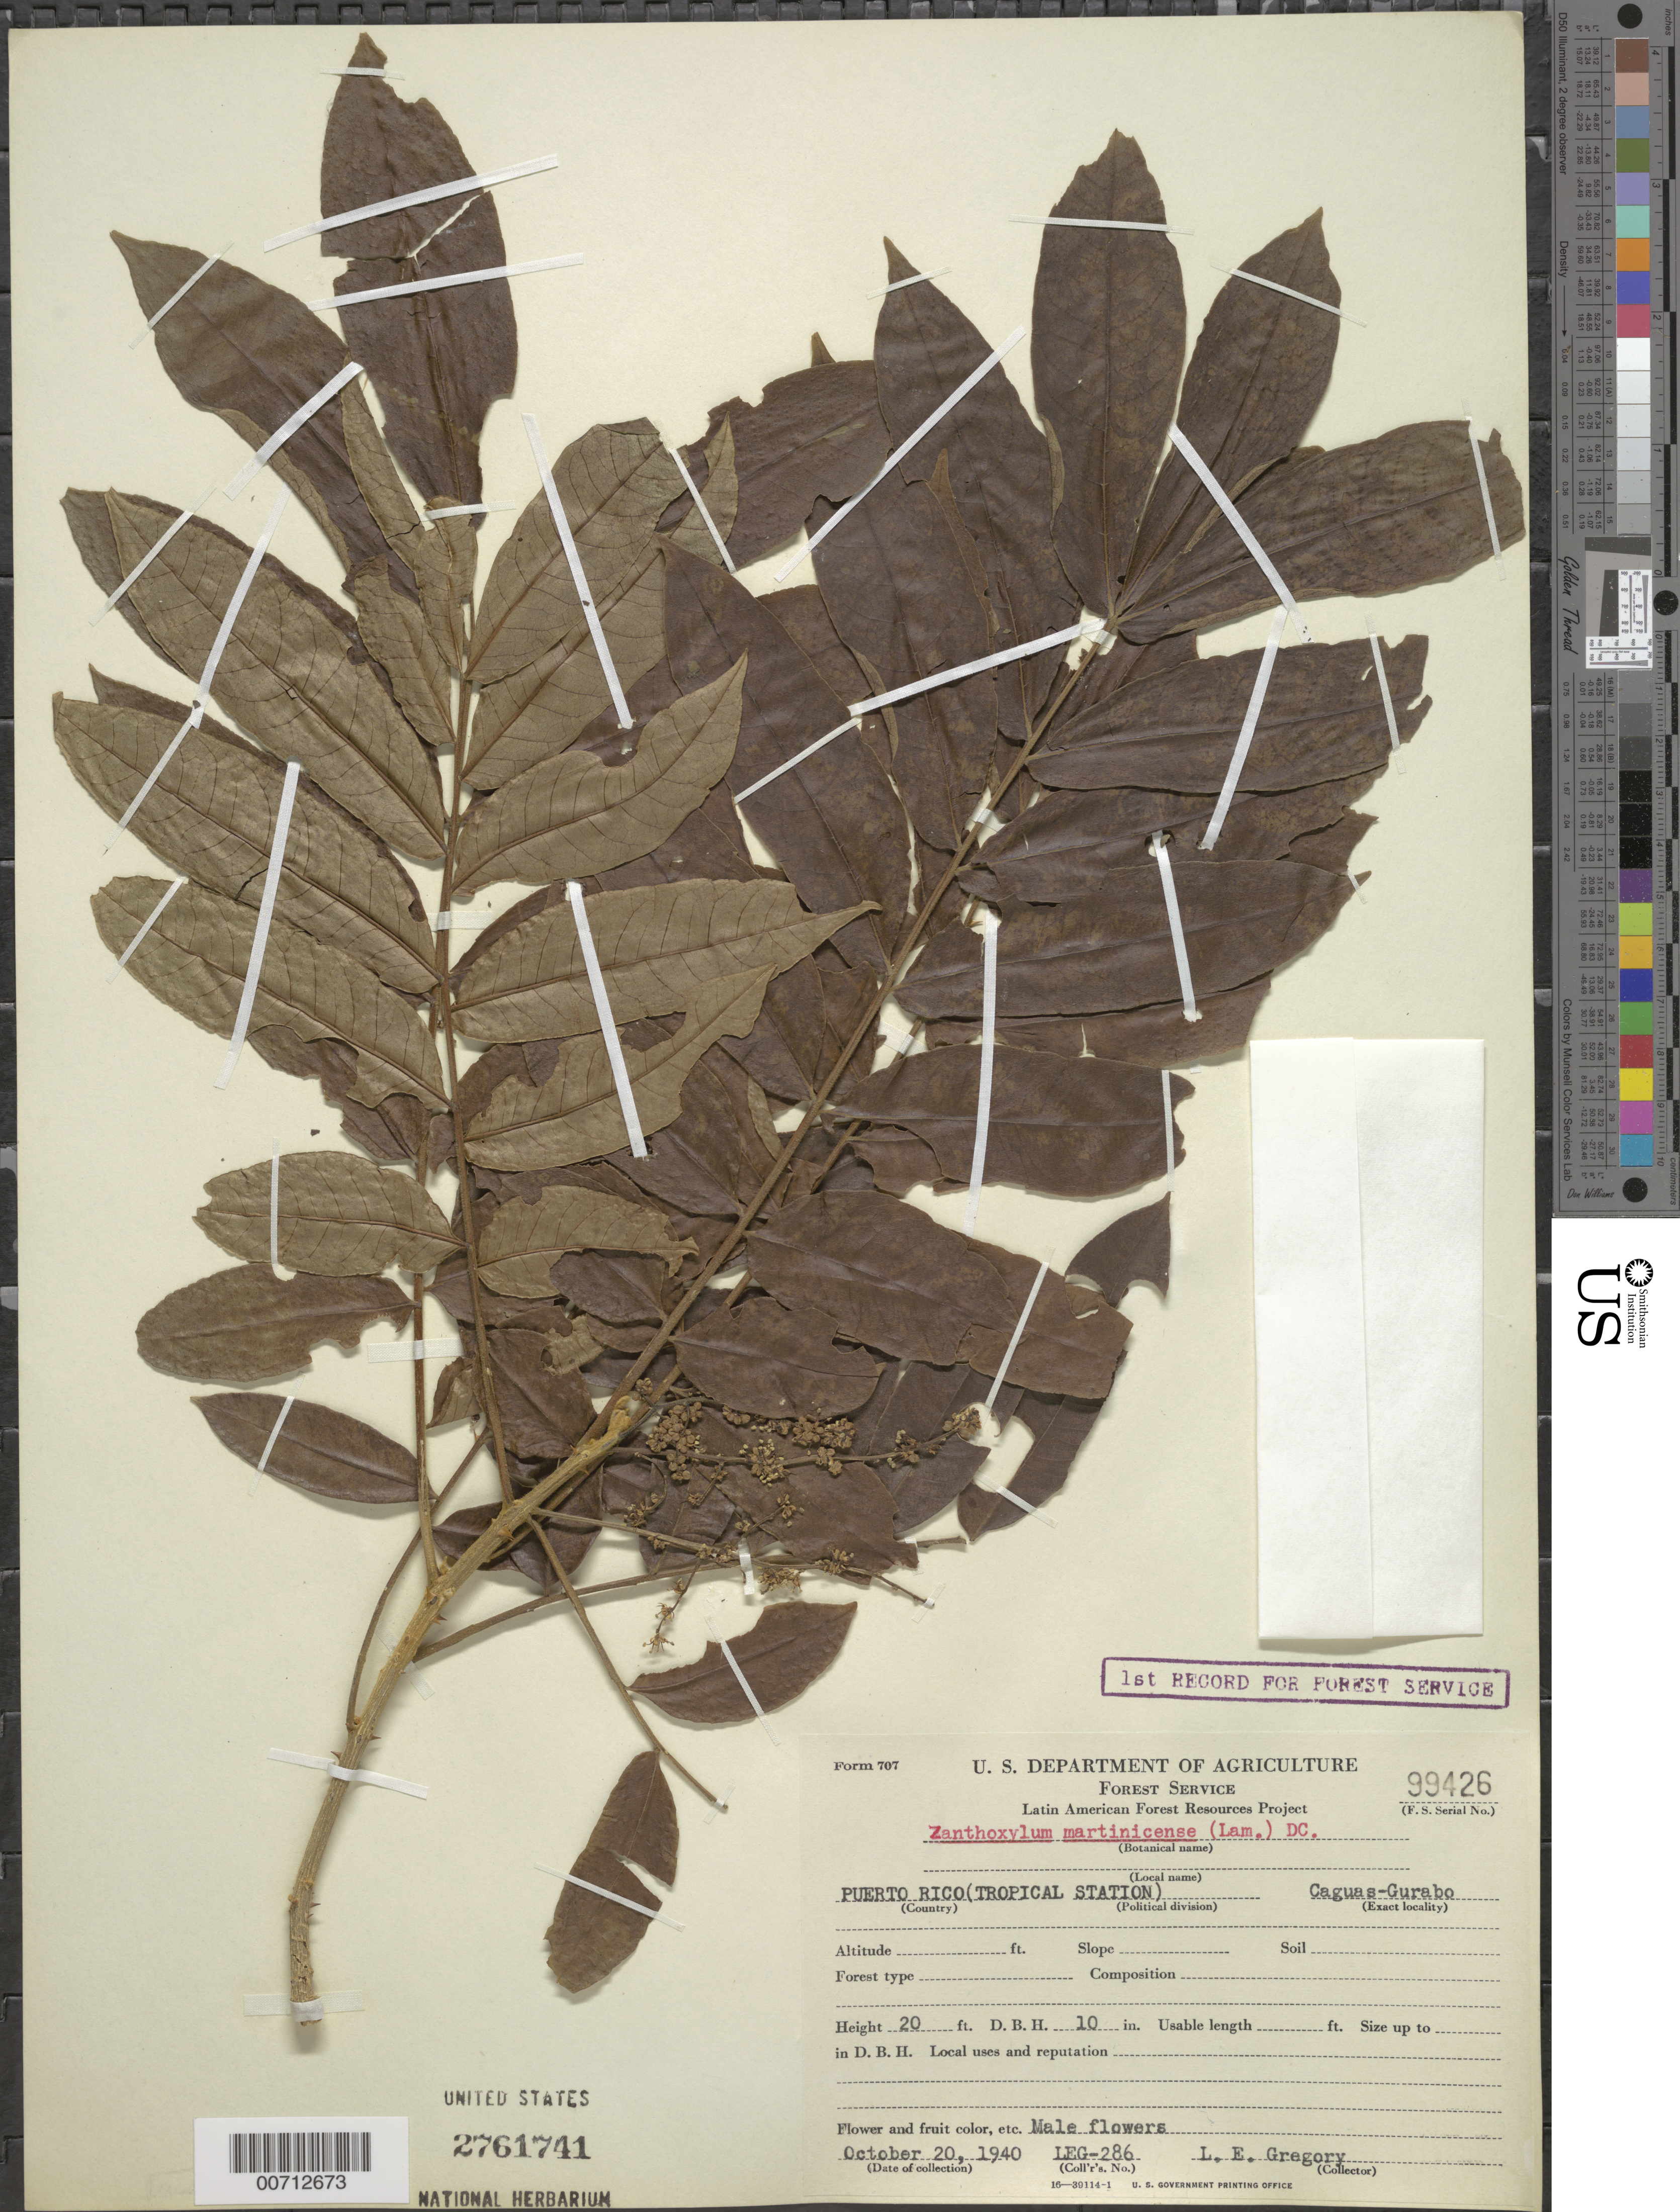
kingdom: Plantae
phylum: Tracheophyta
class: Magnoliopsida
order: Sapindales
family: Rutaceae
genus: Zanthoxylum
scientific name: Zanthoxylum martinicense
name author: (Lam.) DC.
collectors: L. E. Gregory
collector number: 286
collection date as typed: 20 Oct 1940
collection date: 1940-10-20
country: Puerto Rico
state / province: Caguas / Gurabo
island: Greater Antilles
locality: Tropical Station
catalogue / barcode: US 2761741